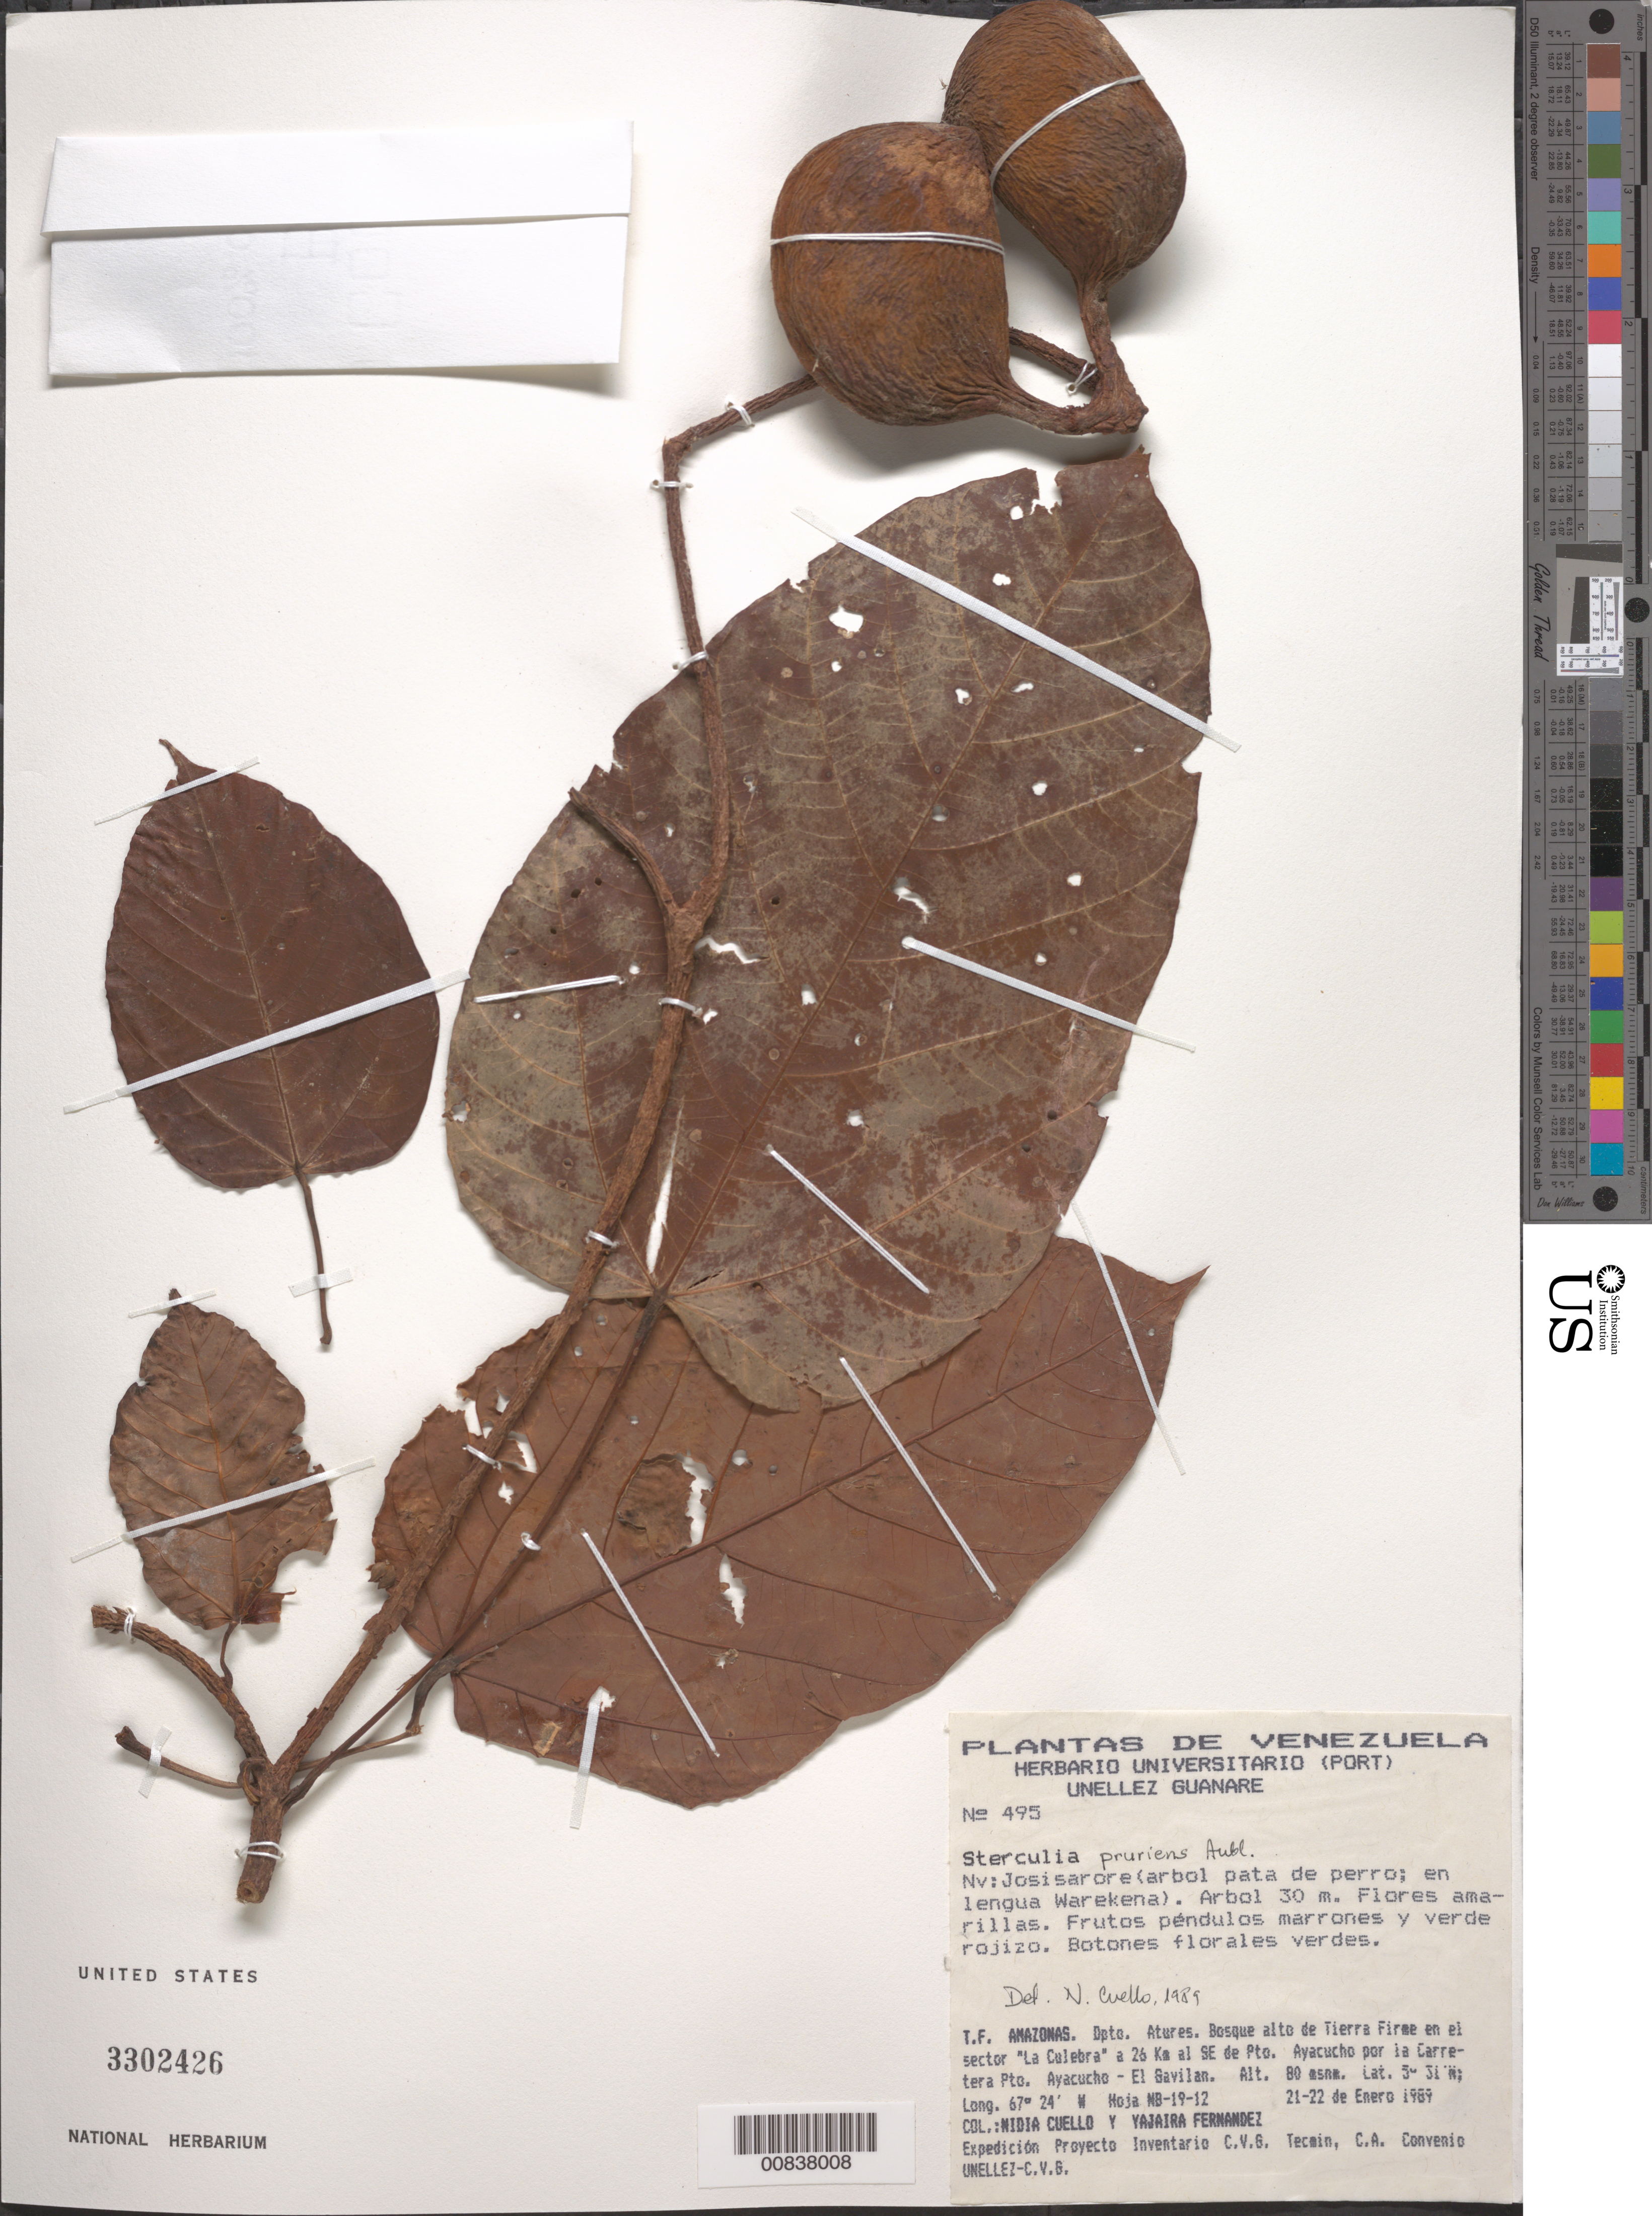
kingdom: Plantae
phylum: Tracheophyta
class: Magnoliopsida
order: Malvales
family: Malvaceae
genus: Sterculia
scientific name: Sterculia pruriens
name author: (Aubl.) K. Schum.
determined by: Cuello, Nidia L.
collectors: N. L. Cuello & Y. Fernandez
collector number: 495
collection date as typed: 21-Jan-89 to 22-Jan-89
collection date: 1989-01-21/1989-01-22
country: Venezuela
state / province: Amazonas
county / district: Atures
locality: Sector "La Culebra" a 26 km SE Pto. Ayacucho por la carretera Pto Ayacucho - El Gavilan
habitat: Bosque alto de tierra firme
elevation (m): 80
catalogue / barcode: US 3302426